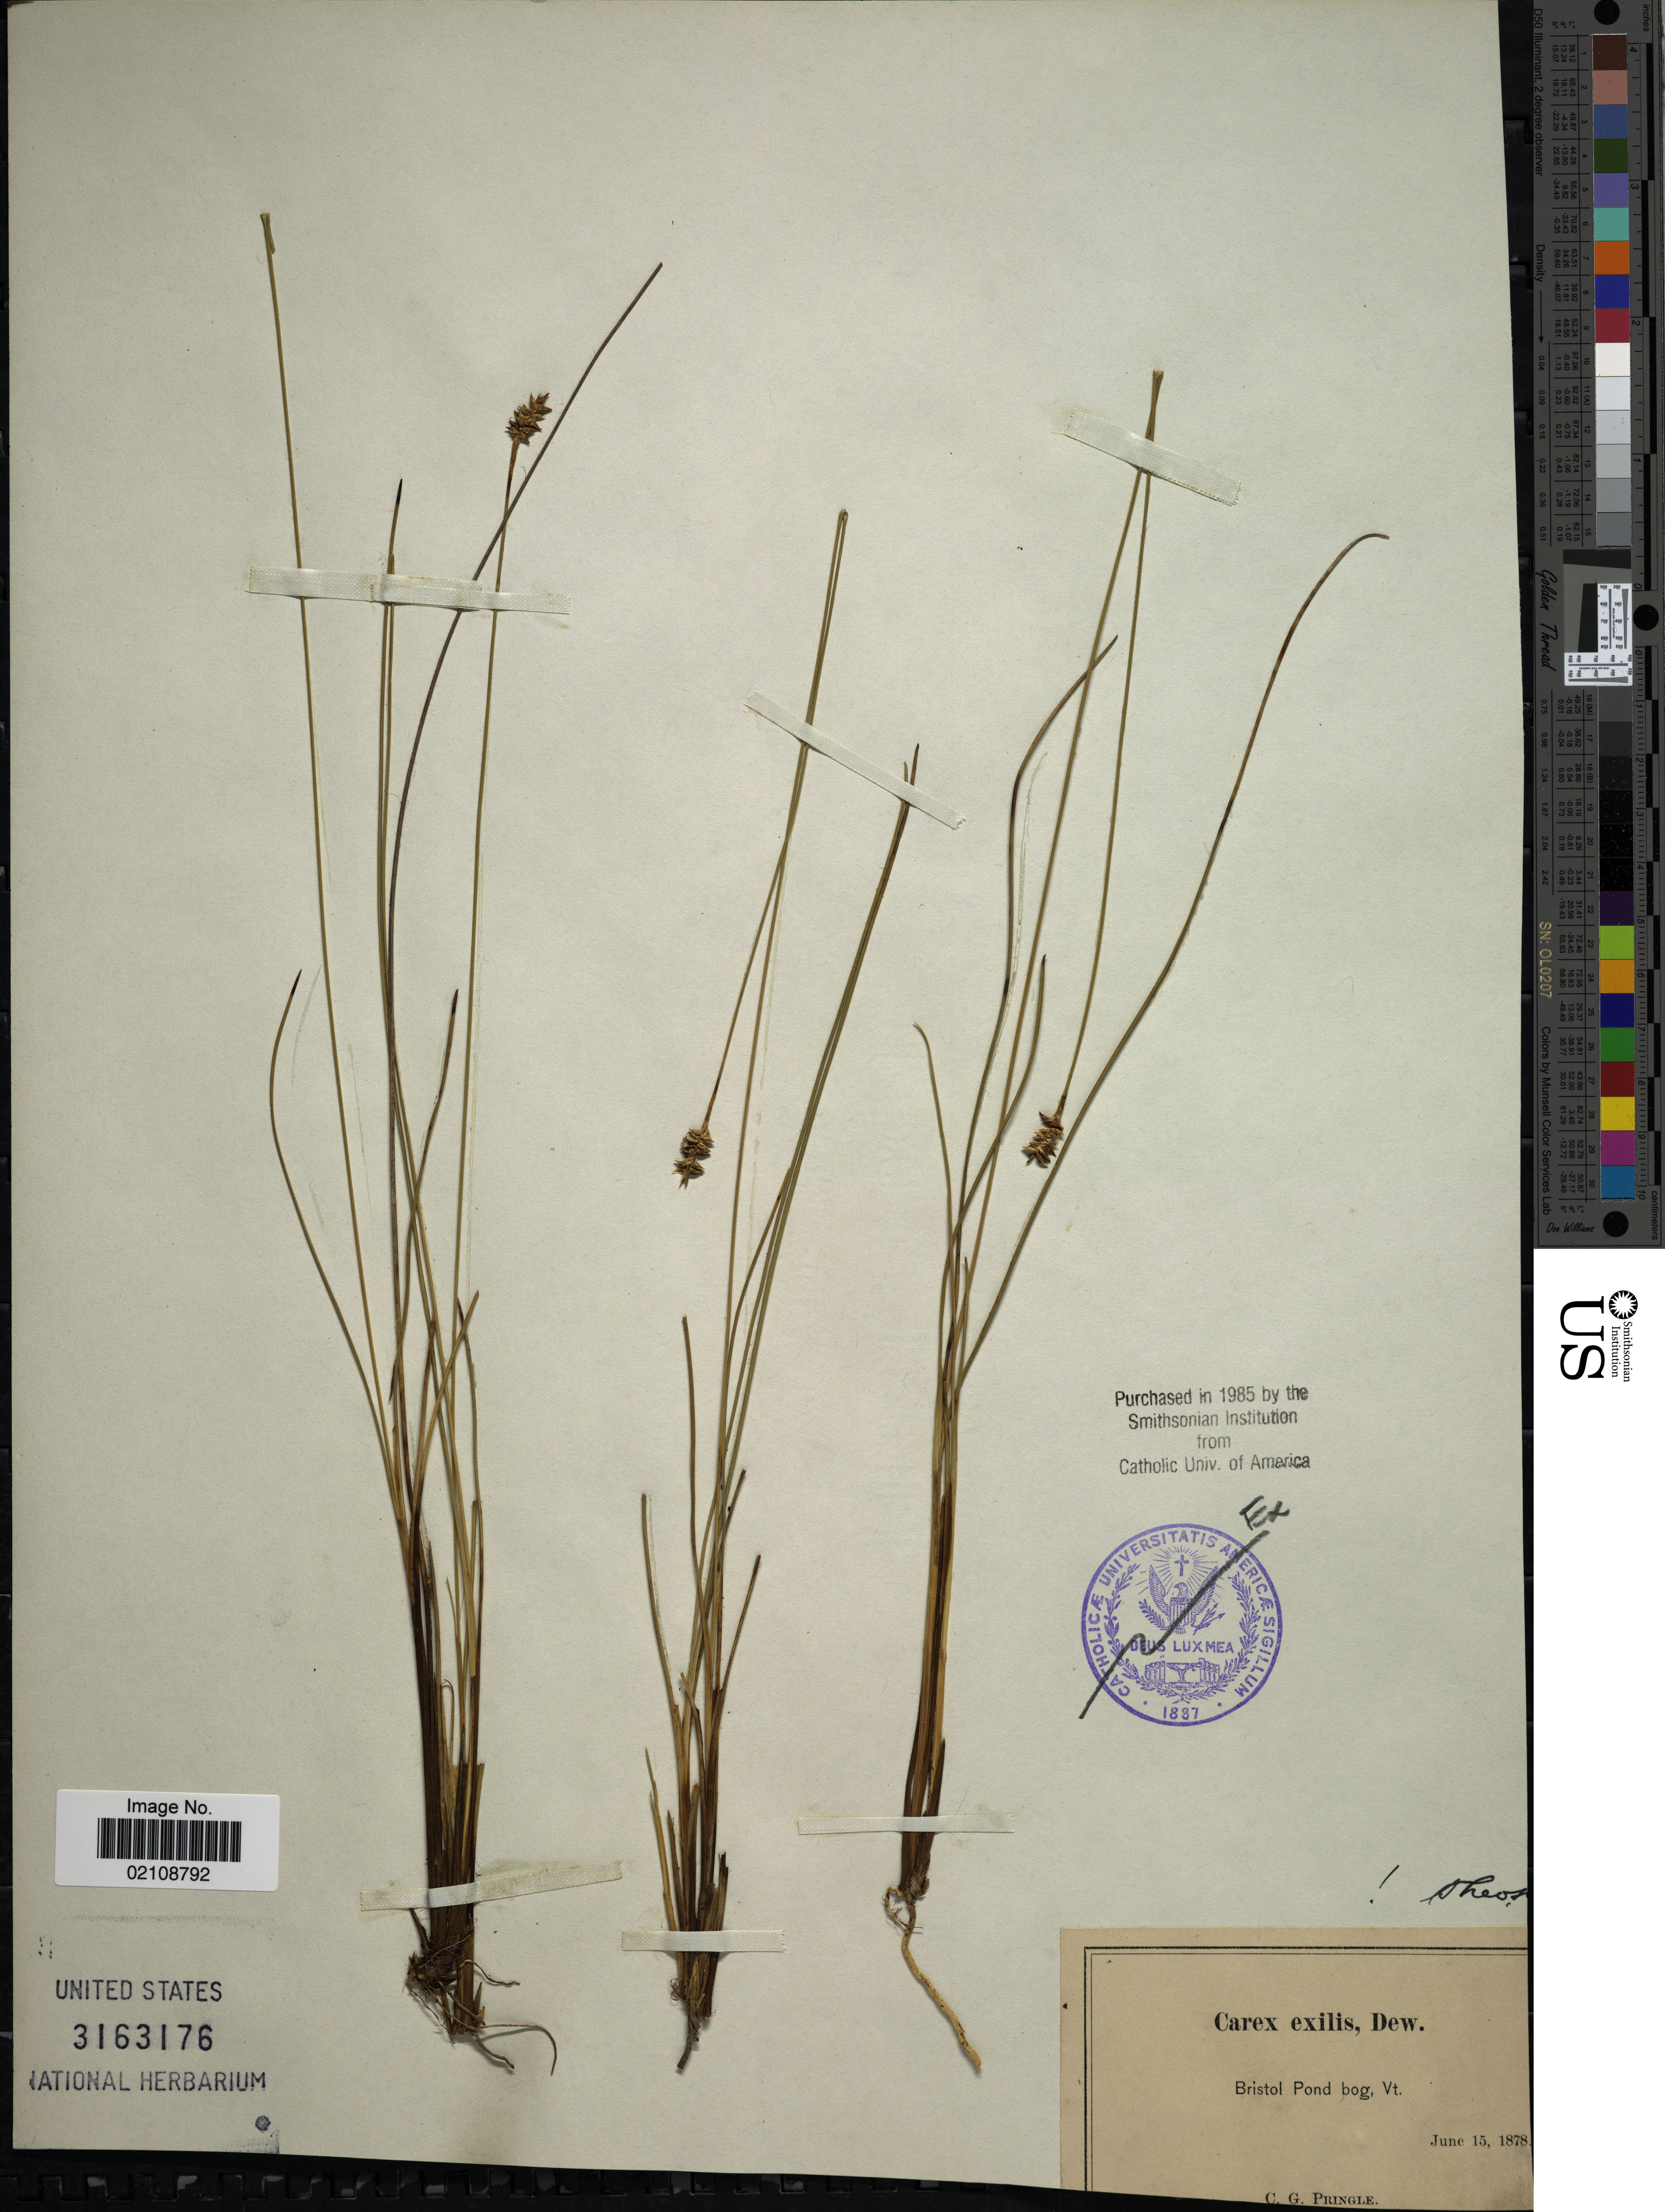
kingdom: Plantae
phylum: Tracheophyta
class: Liliopsida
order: Poales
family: Cyperaceae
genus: Carex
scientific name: Carex exilis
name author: Dewey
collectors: C. G. Pringle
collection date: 1878-06-15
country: United States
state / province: Vermont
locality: Bristol Pond bog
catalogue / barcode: US 3163176